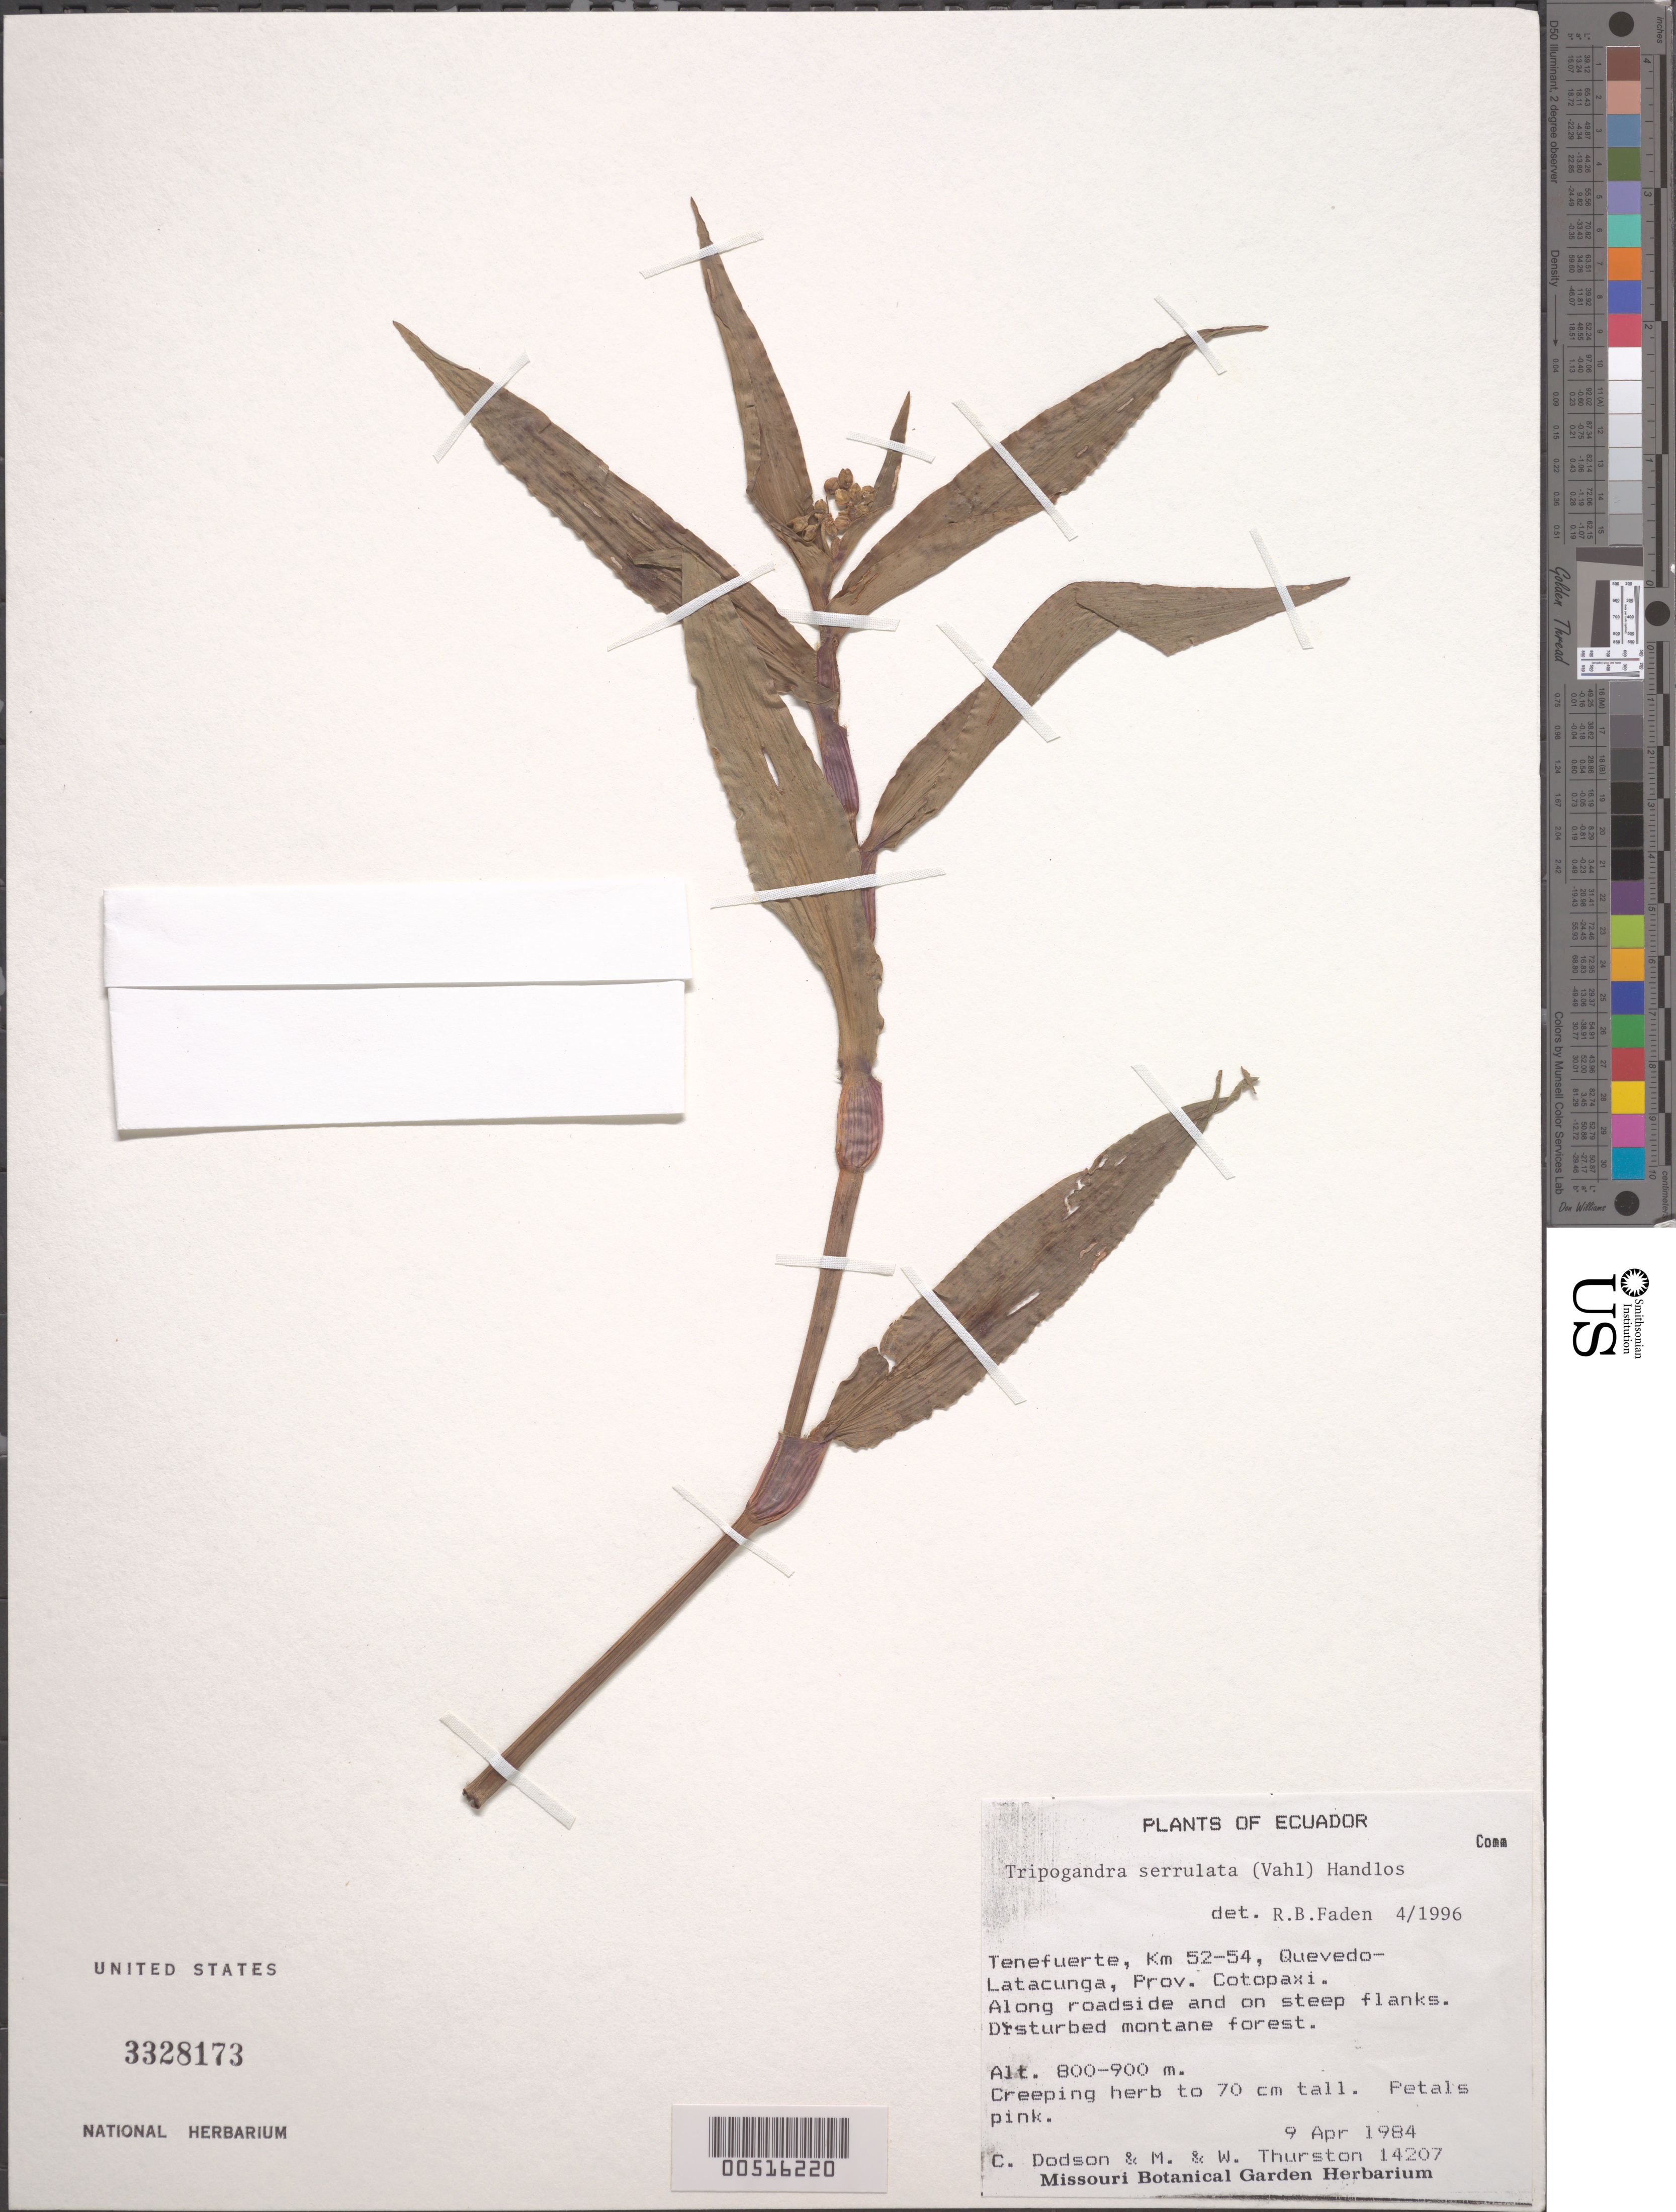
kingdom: Plantae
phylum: Tracheophyta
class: Liliopsida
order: Commelinales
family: Commelinaceae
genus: Tripogandra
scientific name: Tripogandra serrulata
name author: (Vahl) Handlos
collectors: C. H. Dodson, W. Thurston & M. Thurston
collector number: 14207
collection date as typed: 09 Apr 1984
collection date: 1984-04-09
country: Ecuador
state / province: Cotopaxi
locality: Latacunga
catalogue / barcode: US 3328173